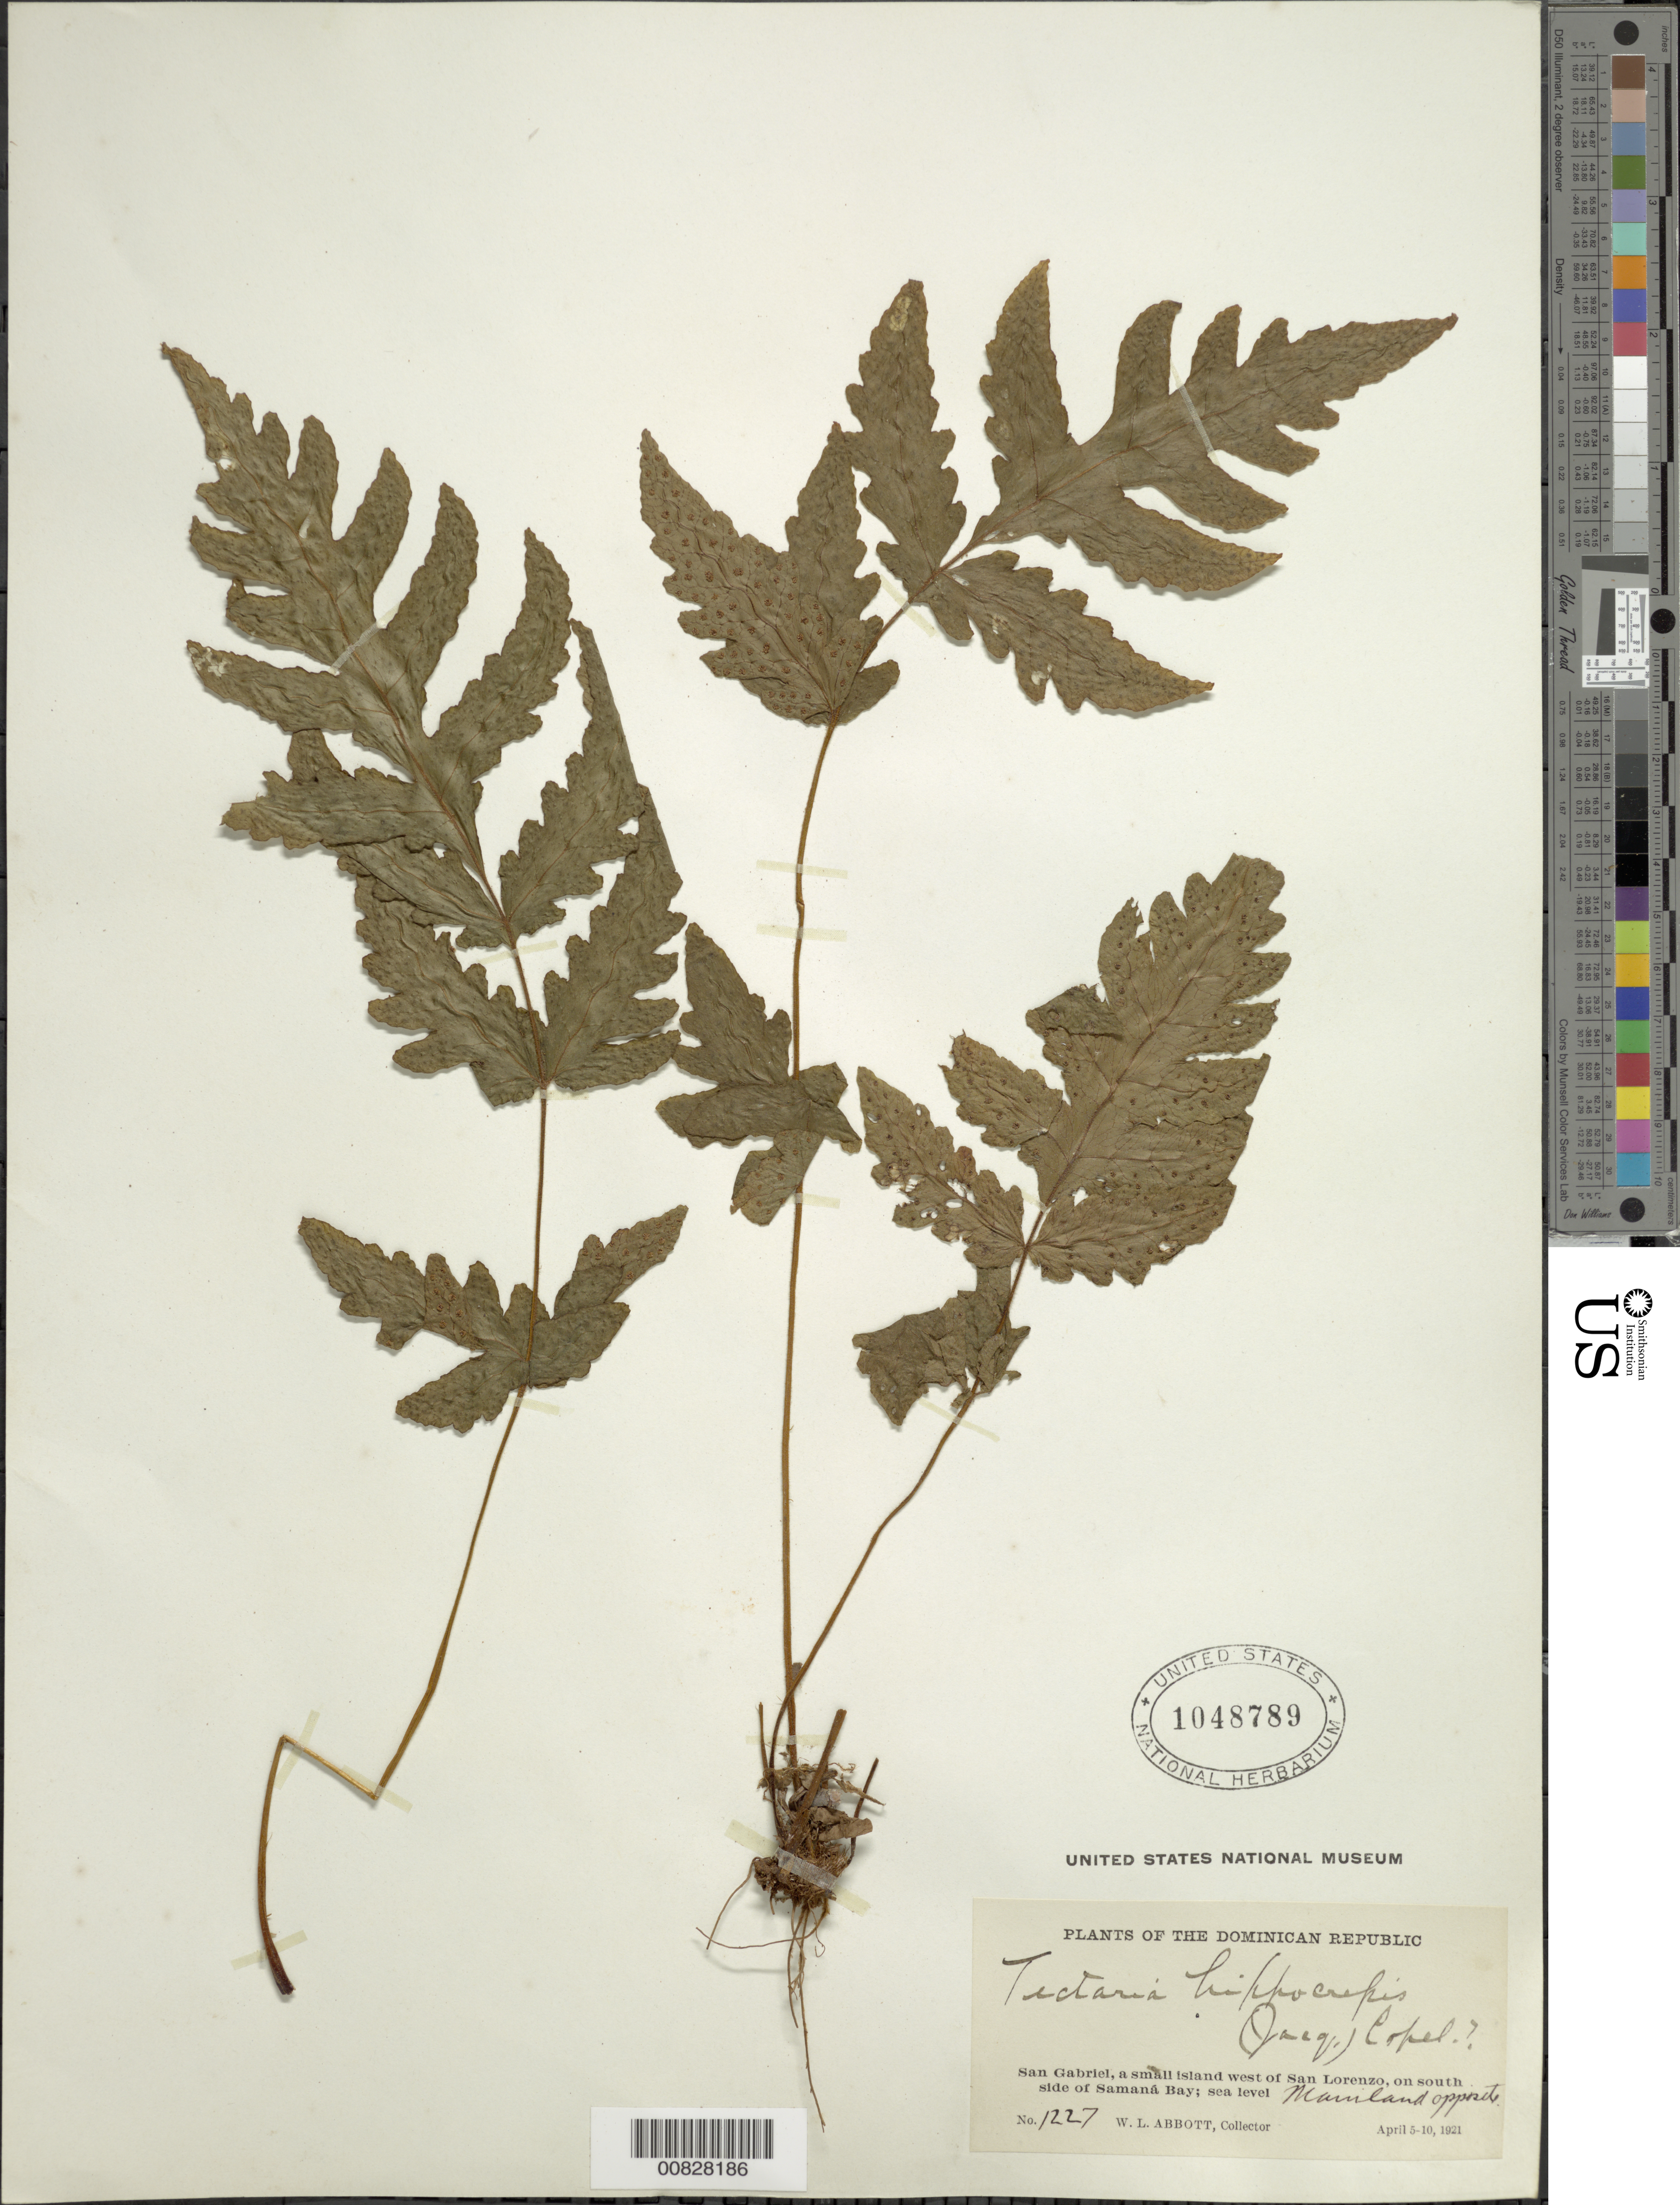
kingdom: Plantae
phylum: Tracheophyta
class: Polypodiopsida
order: Polypodiales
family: Tectariaceae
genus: Tectaria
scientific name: Tectaria cicutaria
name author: (L.) Copel.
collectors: W. L. Abbott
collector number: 1227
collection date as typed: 05 Apr 1921 to 10 Apr 1921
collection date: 1921-04-05/1921-04-10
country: Dominican Republic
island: Hispaniola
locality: San Gabriel, a small island W of San Lorenzo, on S side of Samaná Bay; mainland opposite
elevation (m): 0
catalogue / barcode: US 1048789